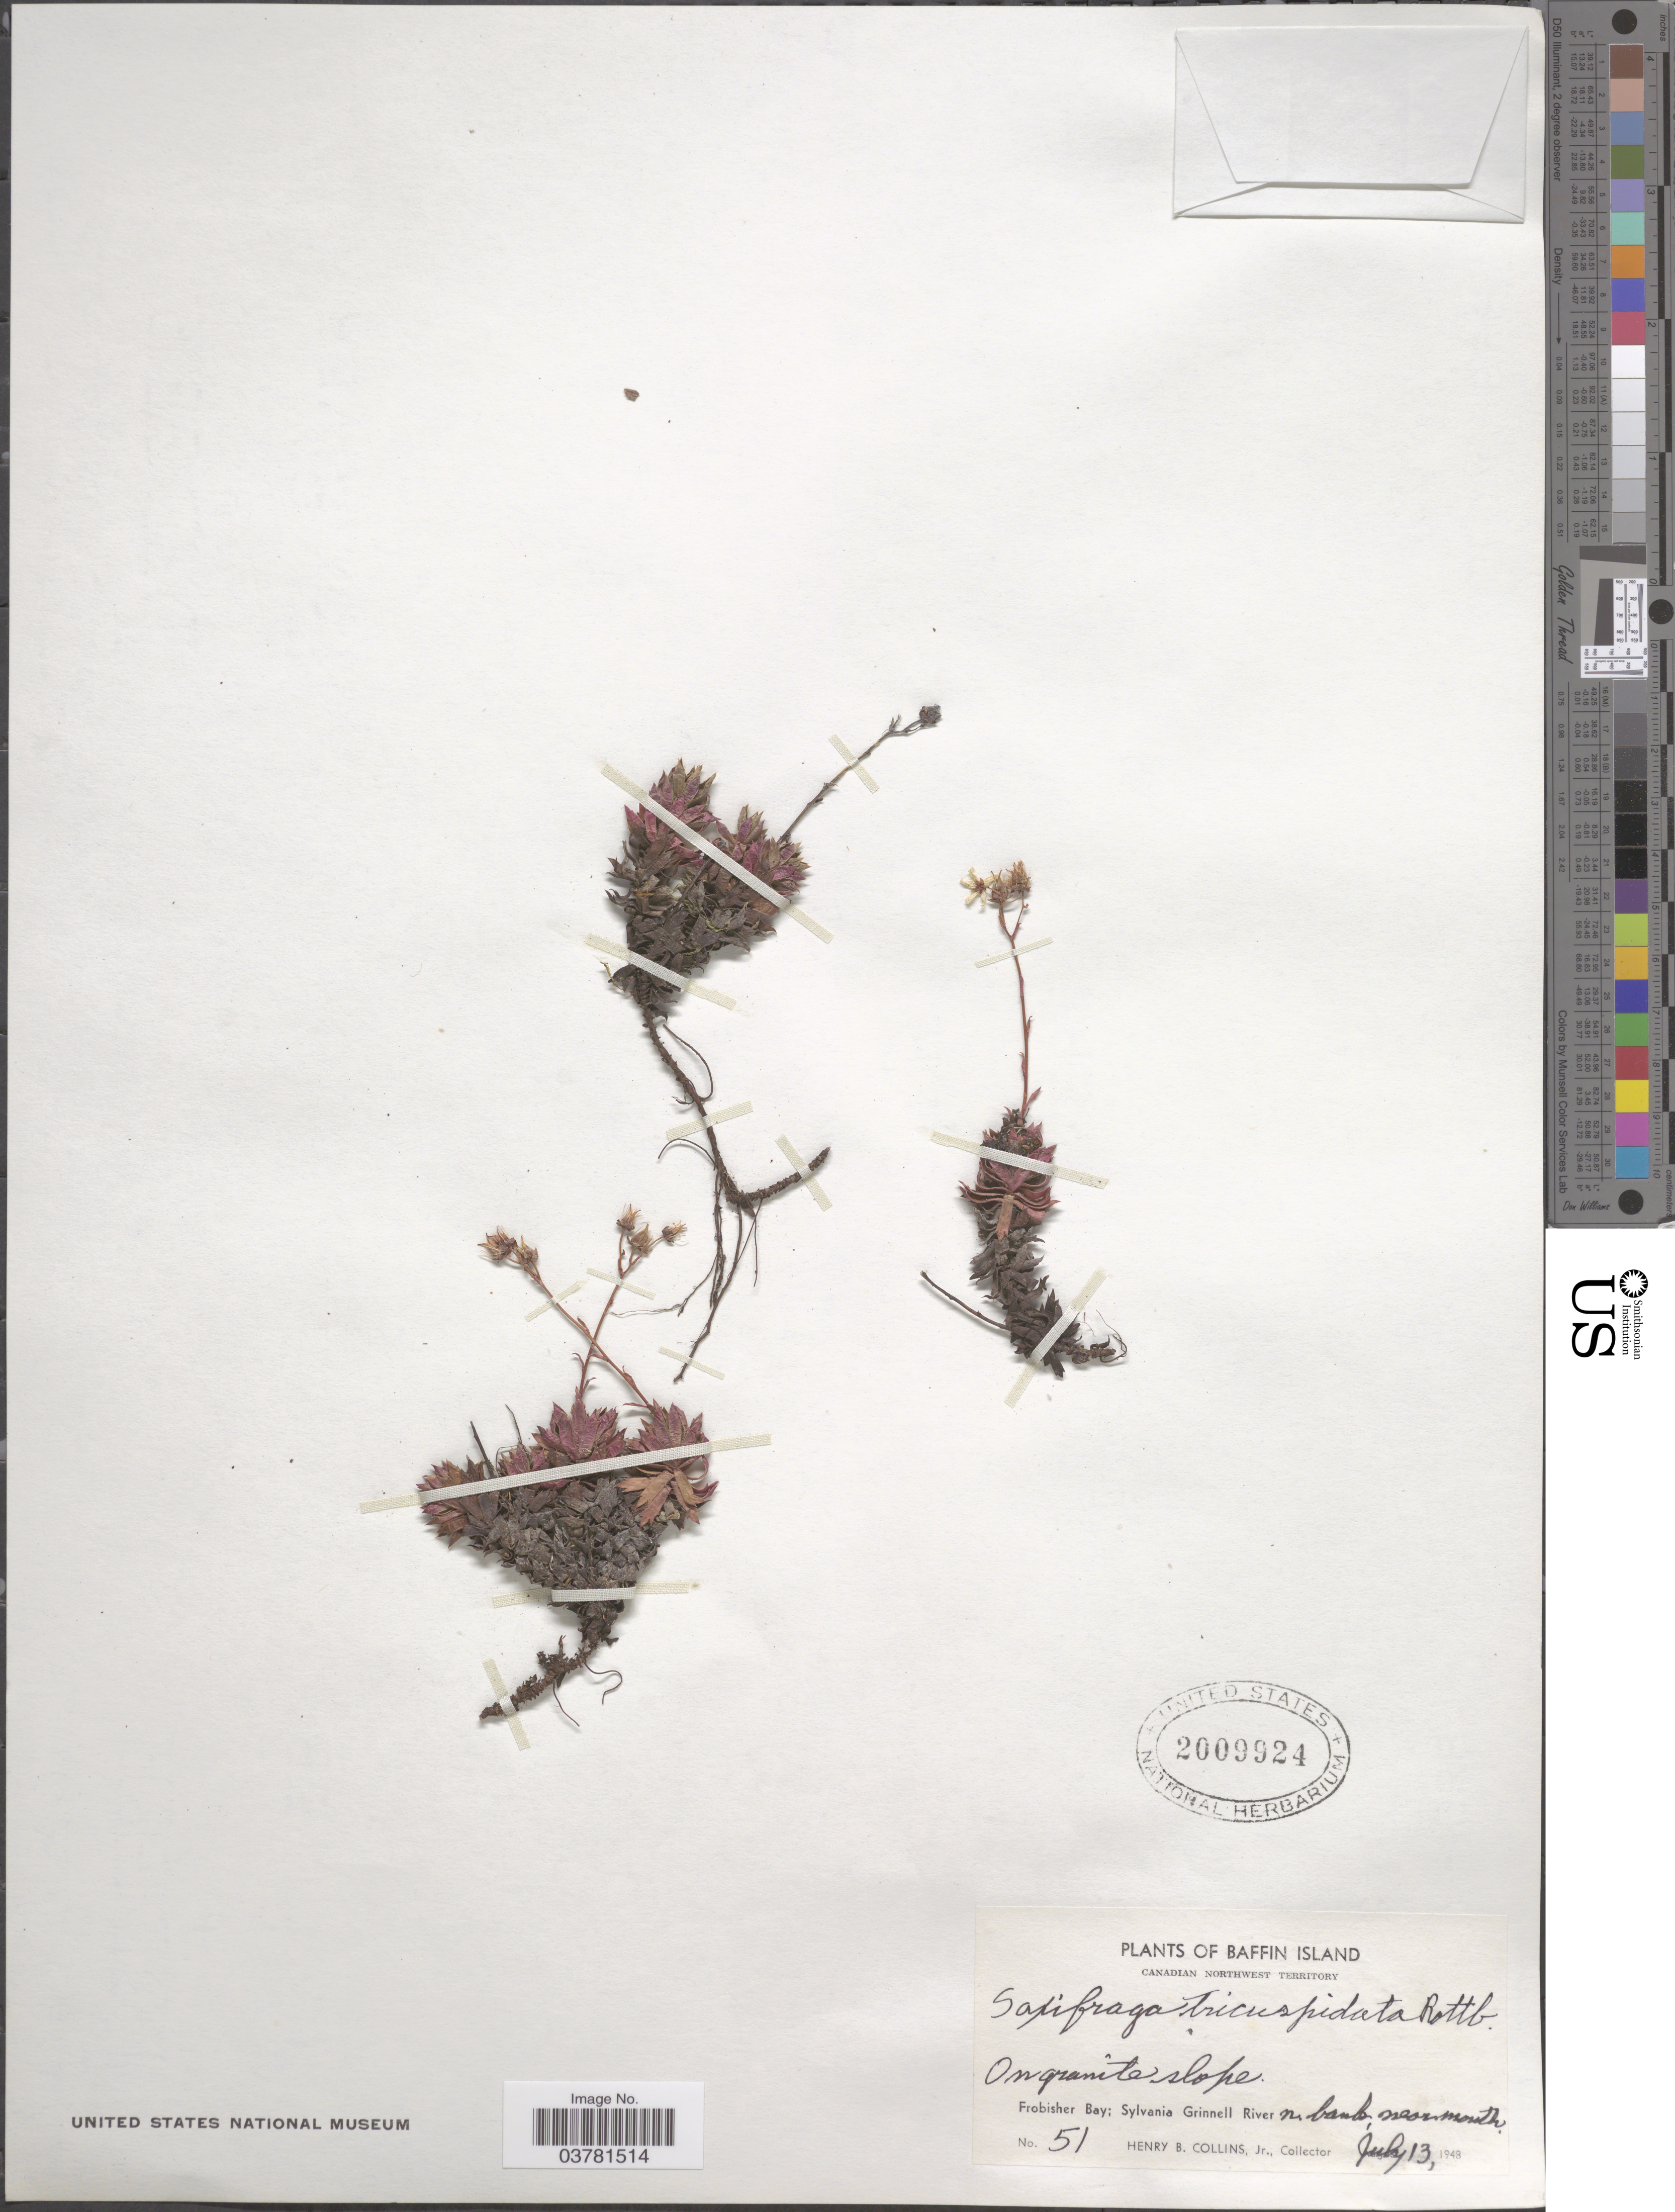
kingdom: Plantae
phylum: Tracheophyta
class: Magnoliopsida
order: Saxifragales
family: Saxifragaceae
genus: Saxifraga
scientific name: Saxifraga tricuspidata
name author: Rottb.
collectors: H. Collins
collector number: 51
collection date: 1948-07-13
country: Canada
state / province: Nunavut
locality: Baffin Island. Canadian Northwest Territory. On granite slope. Frobisher Bay; Sylvania Grinnell River nr bank near mouth.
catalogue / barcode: US 2009924